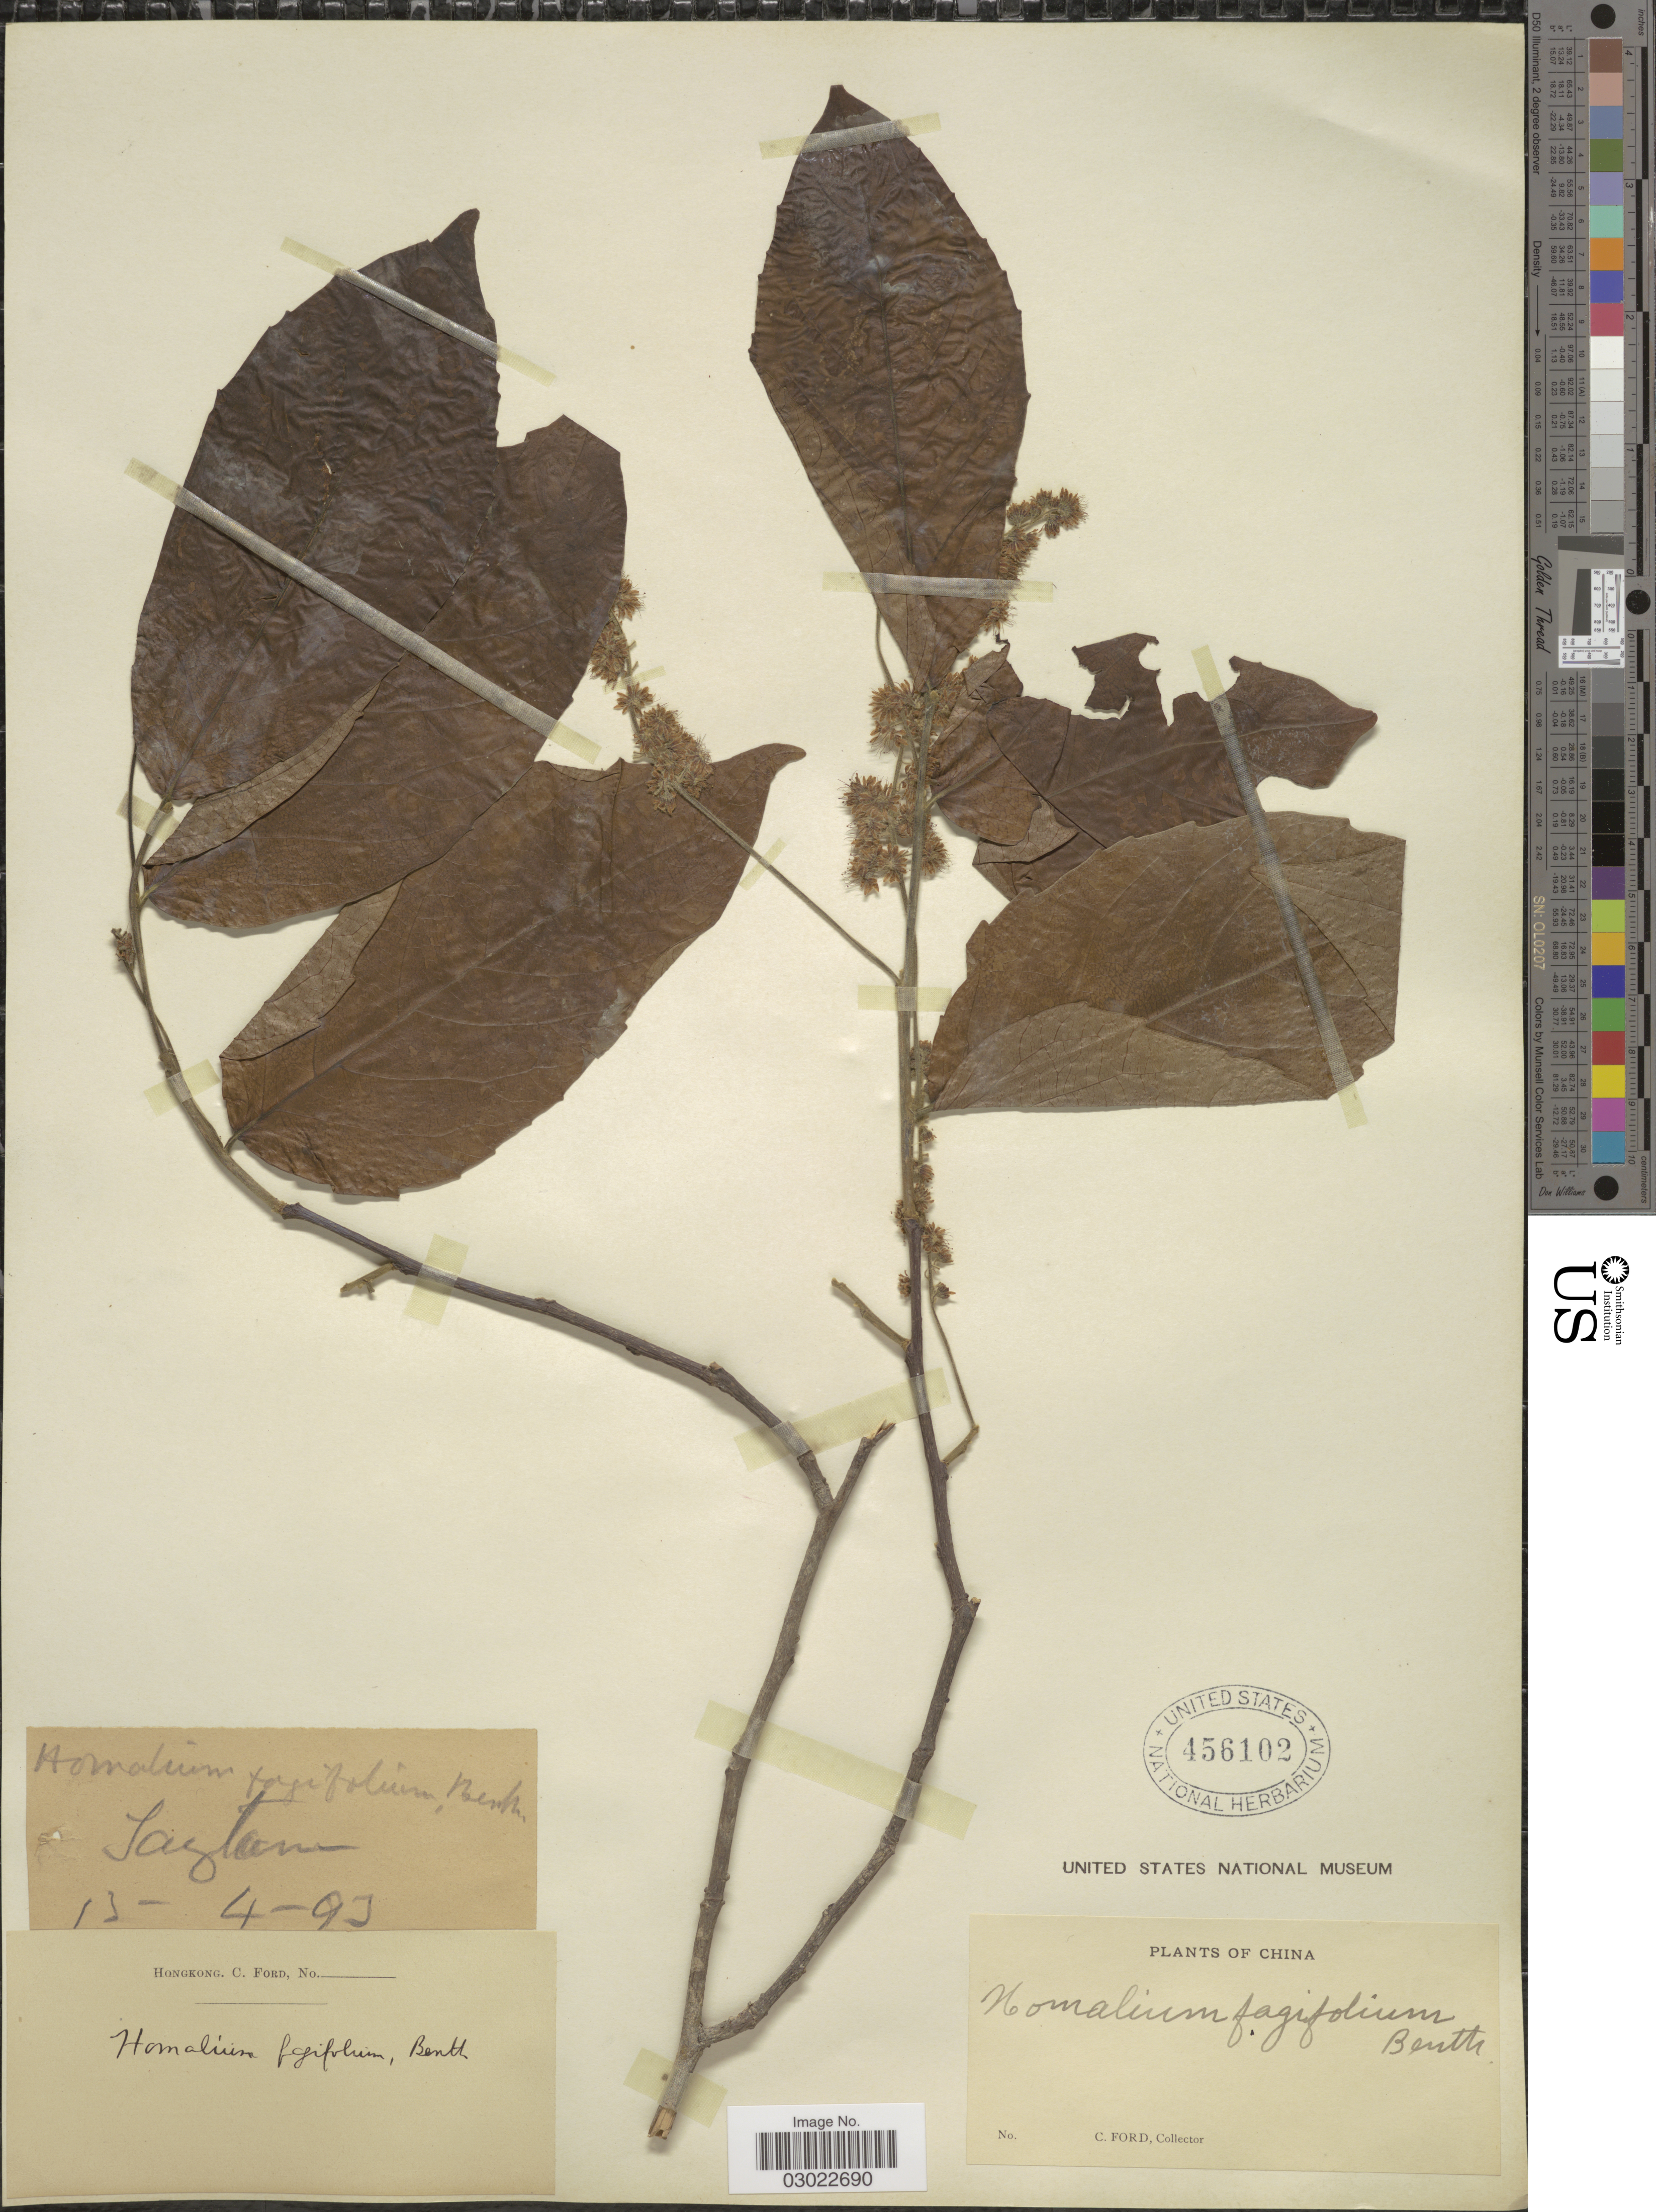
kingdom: Plantae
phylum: Tracheophyta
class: Magnoliopsida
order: Malpighiales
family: Salicaceae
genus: Homalium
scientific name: Homalium cochinchinensis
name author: (Lour.) Druce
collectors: C. Ford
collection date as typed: Transcribed d/m/y: 13/4/93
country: China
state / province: Hong Kong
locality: Taztam [interpreted].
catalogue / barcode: US 456102